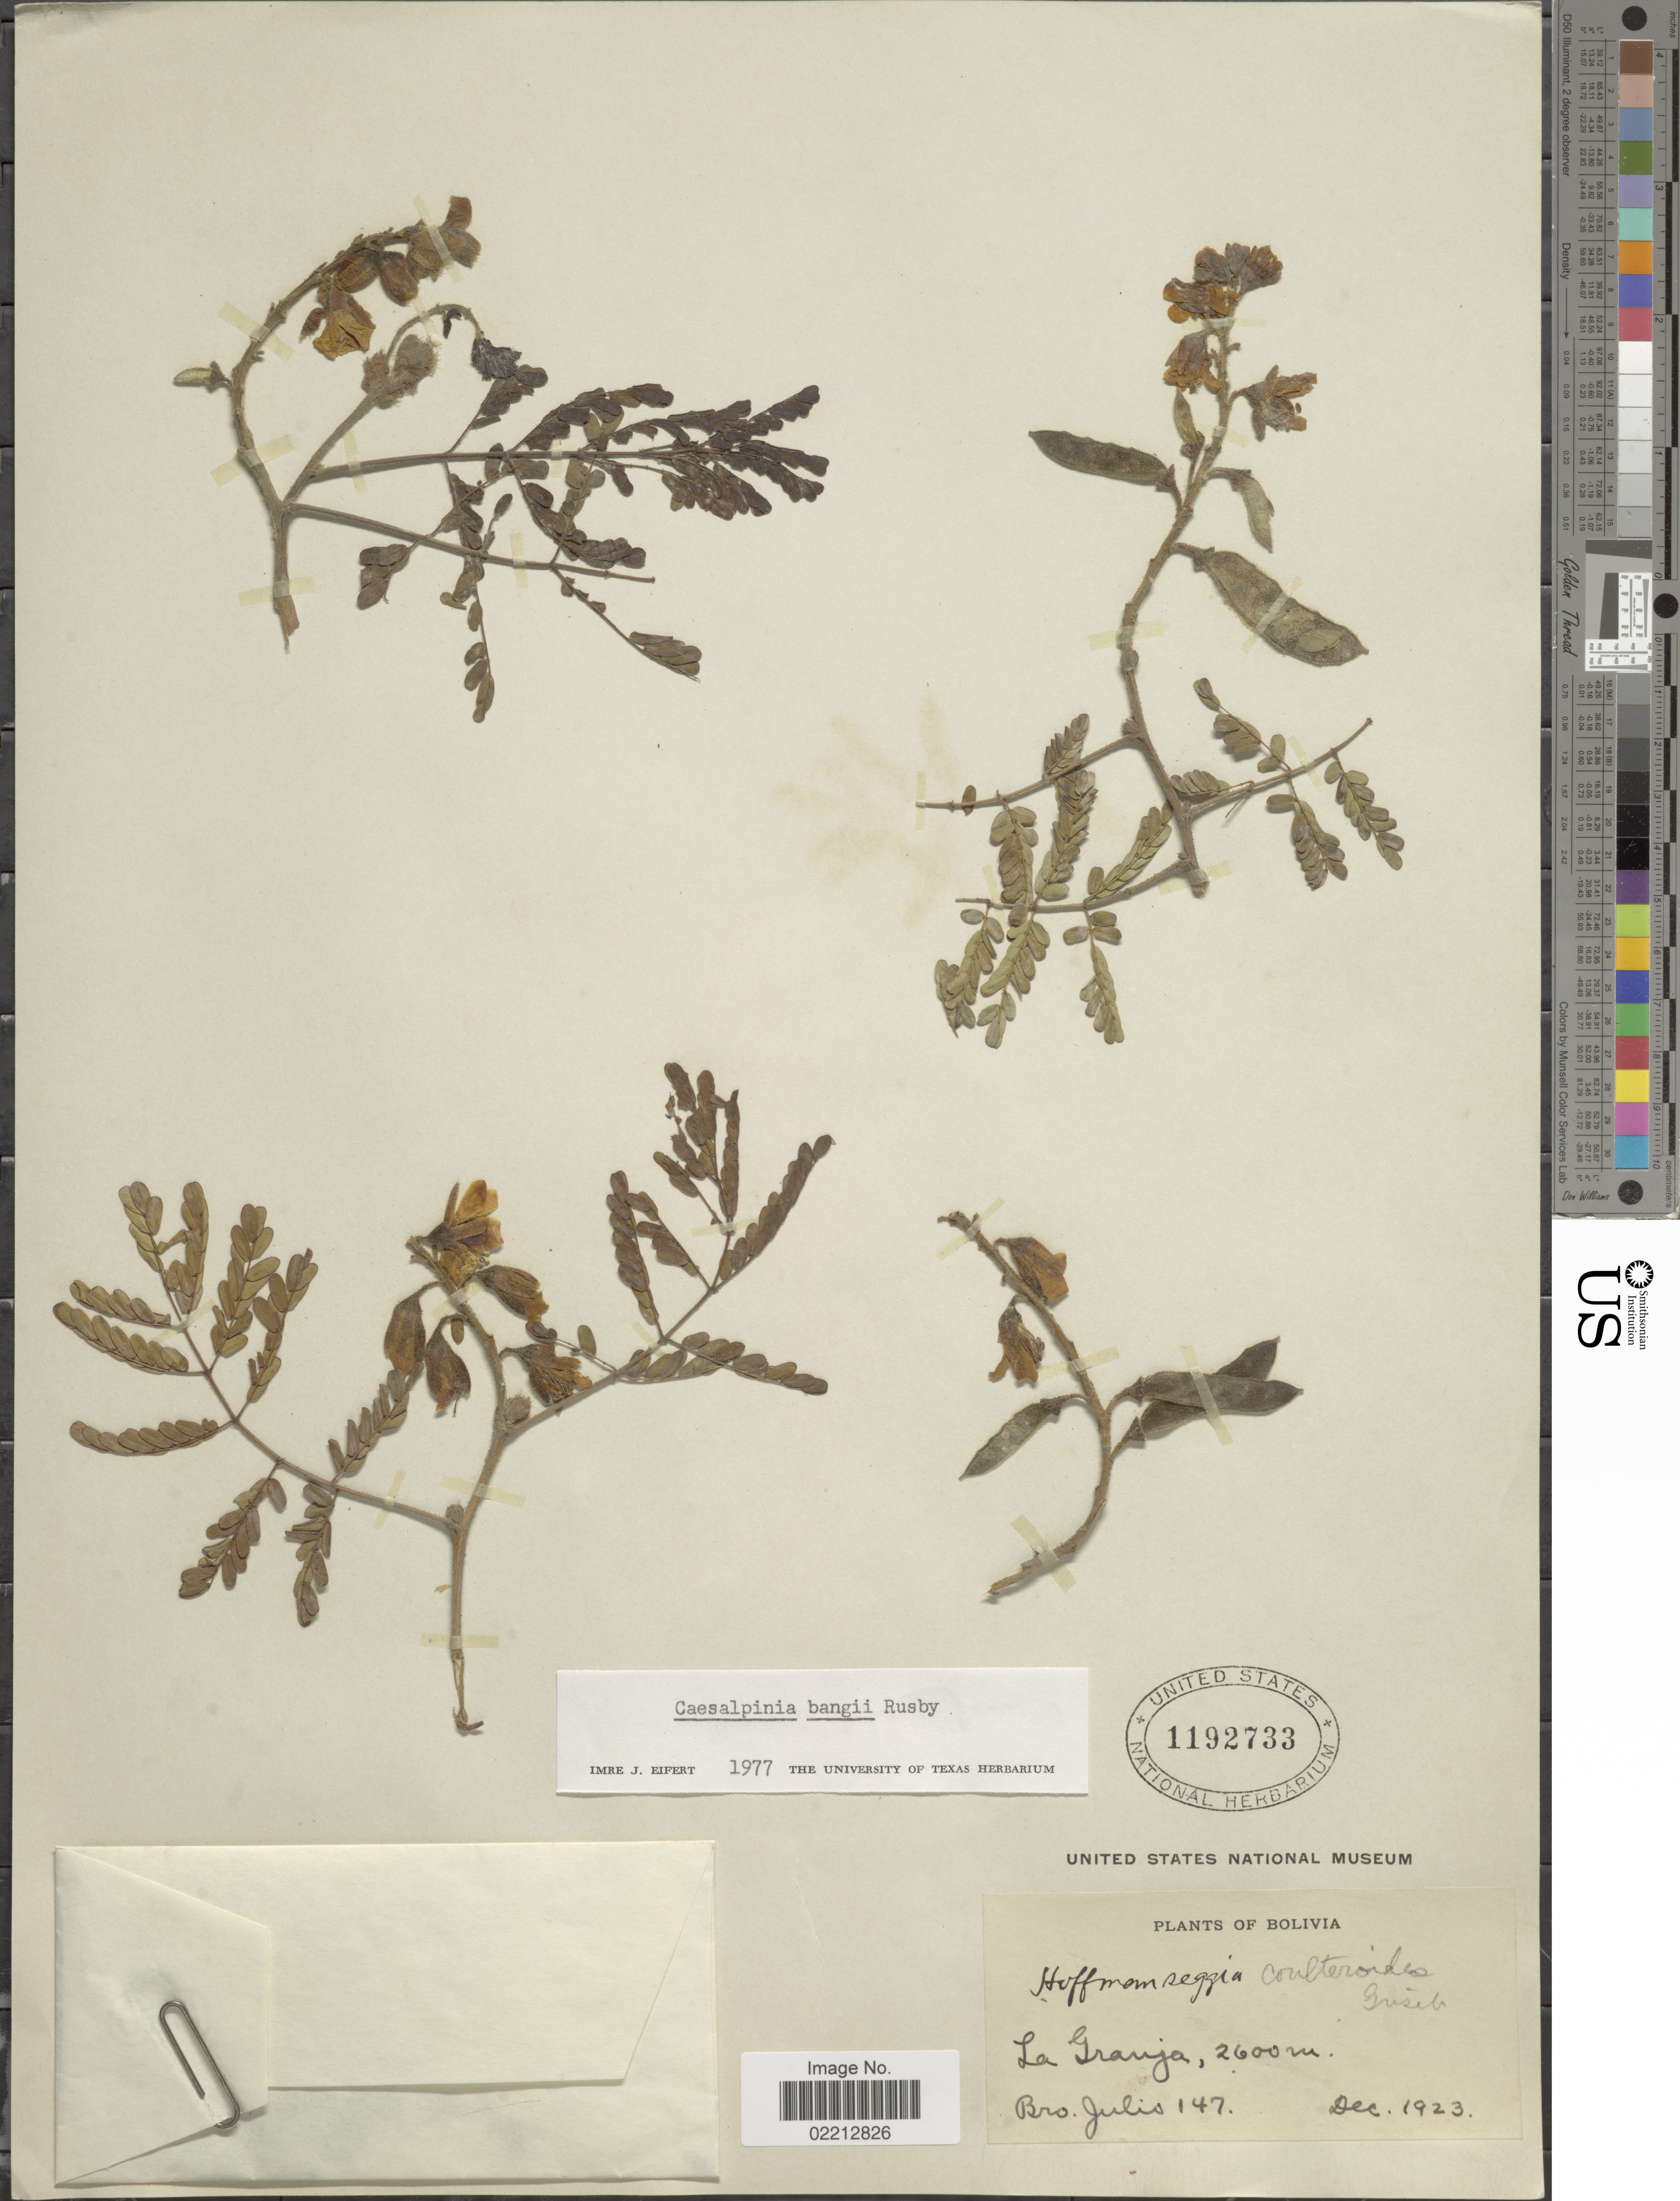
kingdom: Plantae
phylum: Tracheophyta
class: Magnoliopsida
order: Fabales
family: Fabaceae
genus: Erythrostemon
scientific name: Erythrostemon fimbriatus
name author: (Tul.) Gagnon & G.P. Lewis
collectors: Bro. Julio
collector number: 147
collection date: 1923-12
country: Bolivia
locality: La Granja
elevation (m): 2600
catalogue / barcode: US 1192733